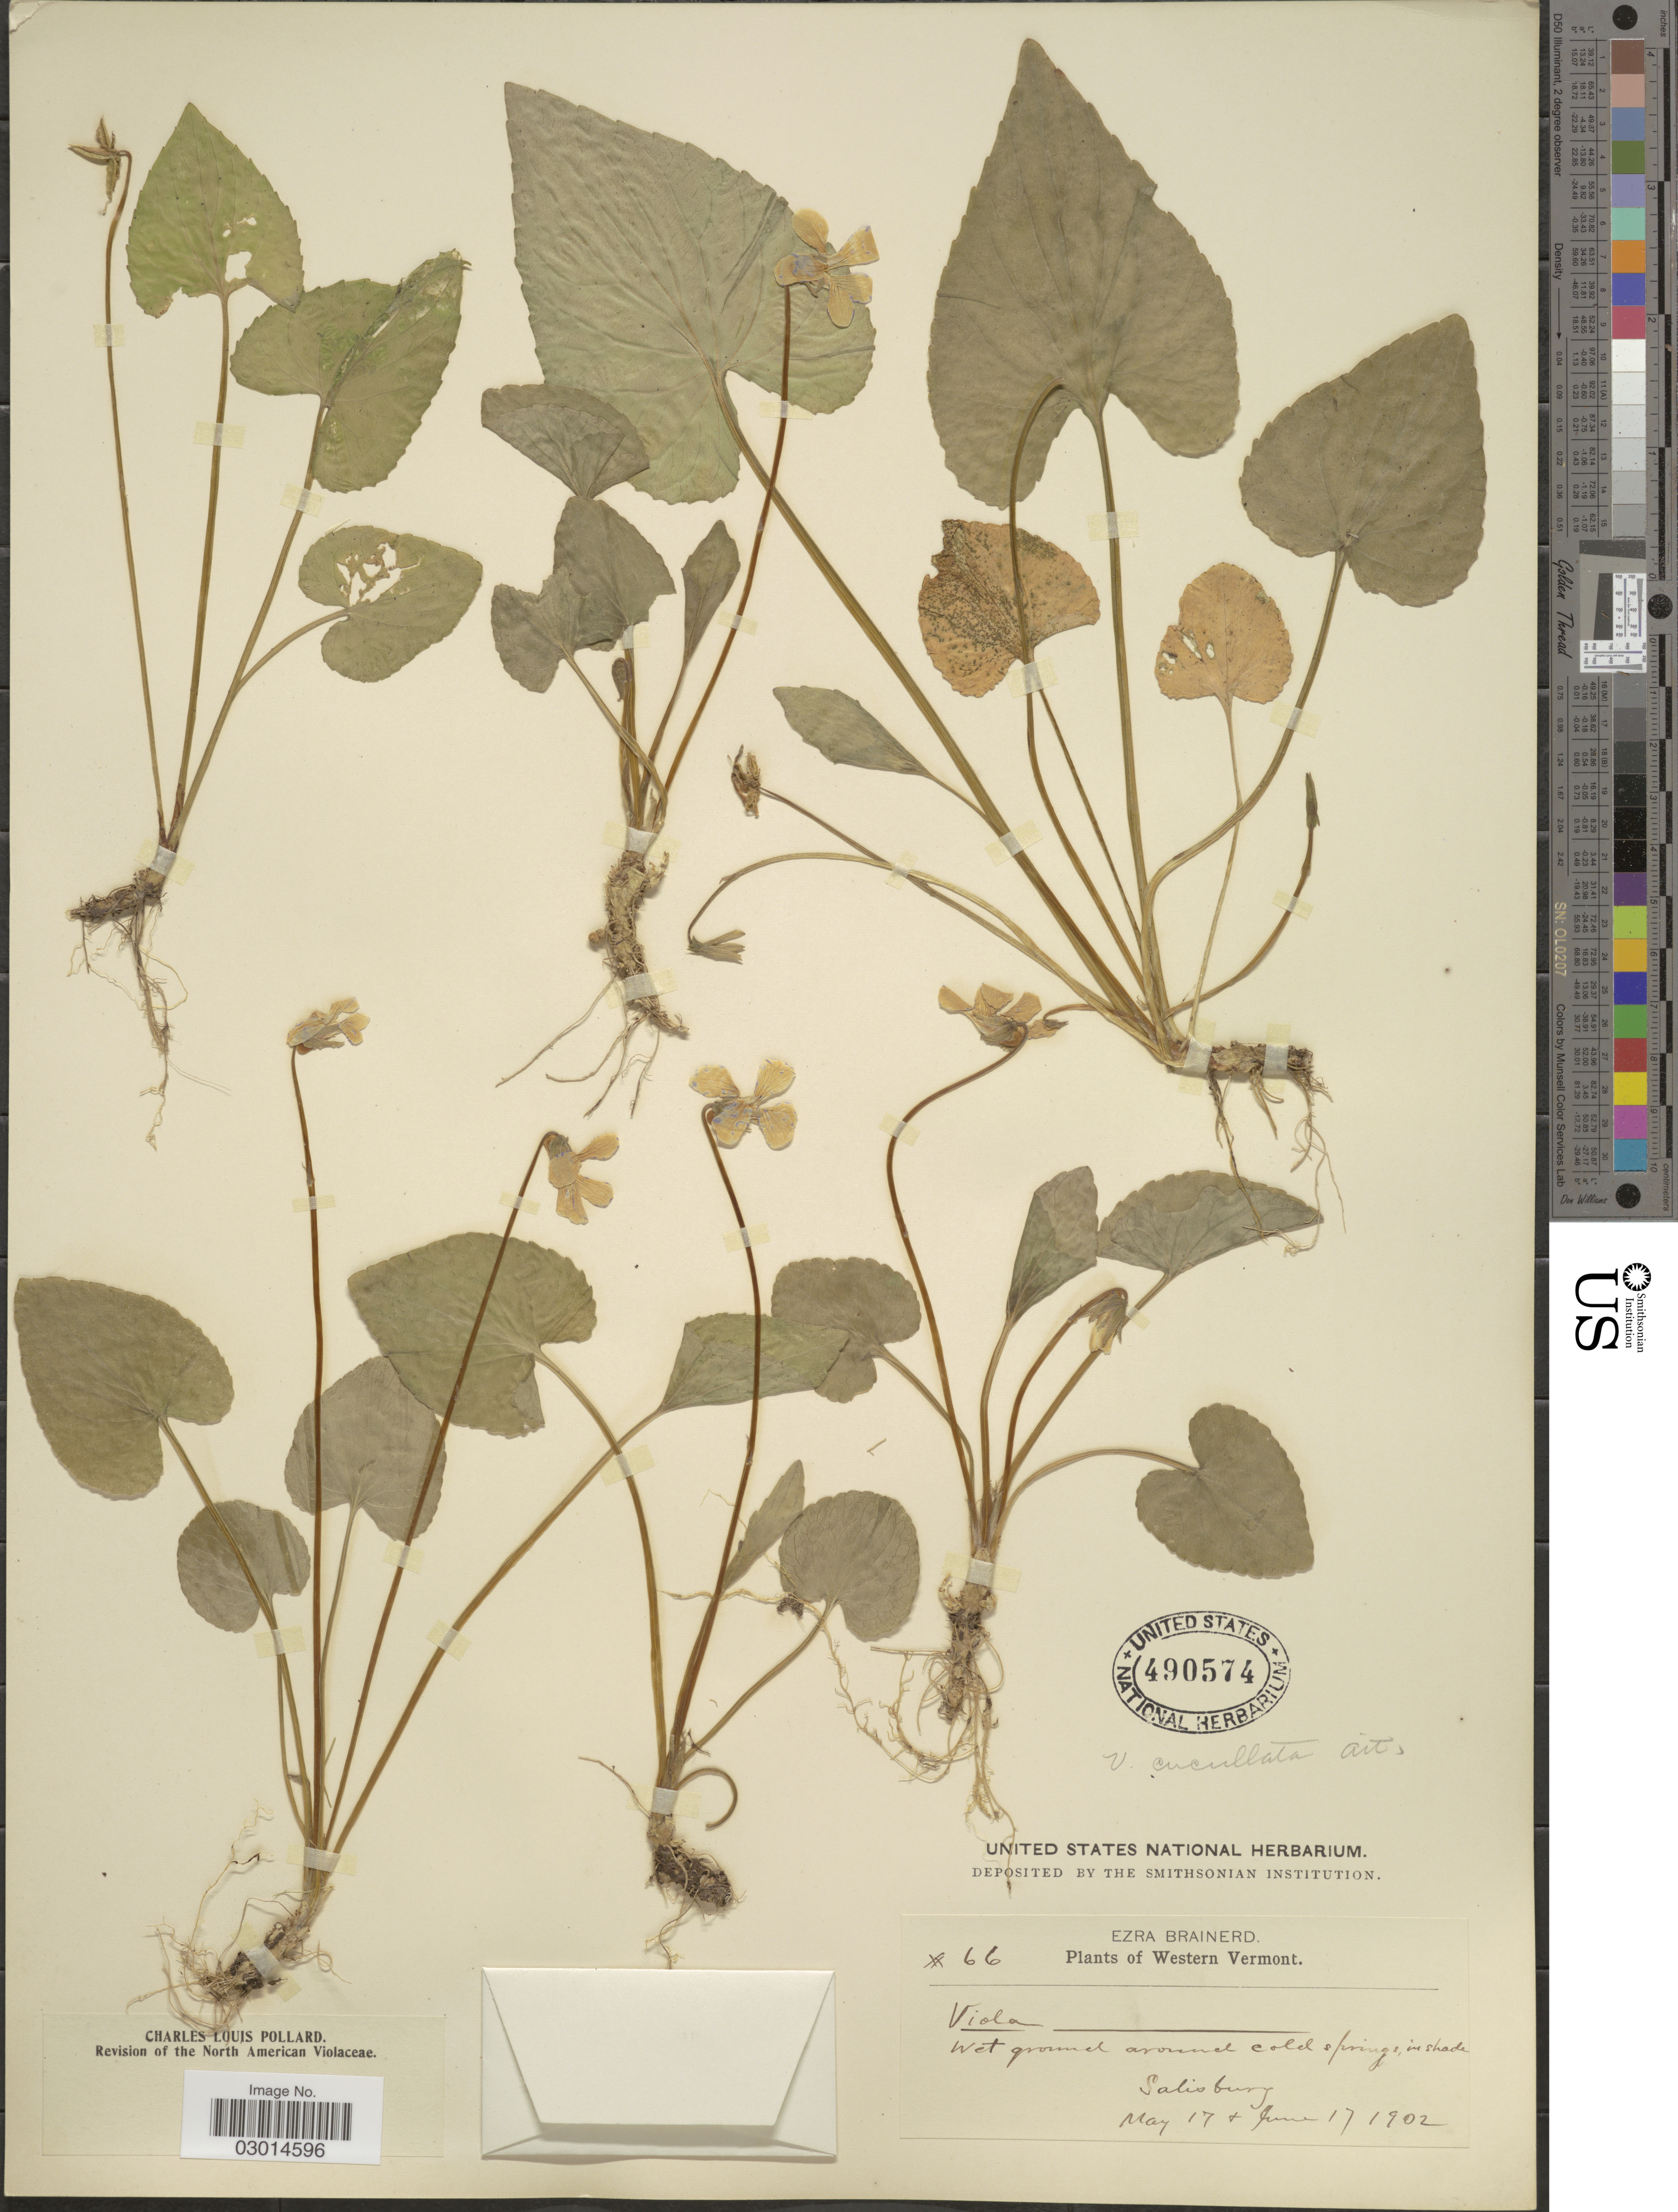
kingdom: Plantae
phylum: Tracheophyta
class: Magnoliopsida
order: Malpighiales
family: Violaceae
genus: Viola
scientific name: Viola cucullata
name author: Aiton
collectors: E. Brainerd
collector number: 66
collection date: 1902-05-17/1902-06-17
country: United States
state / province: Vermont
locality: Western Vermont, Salisbury.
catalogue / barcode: US 490574